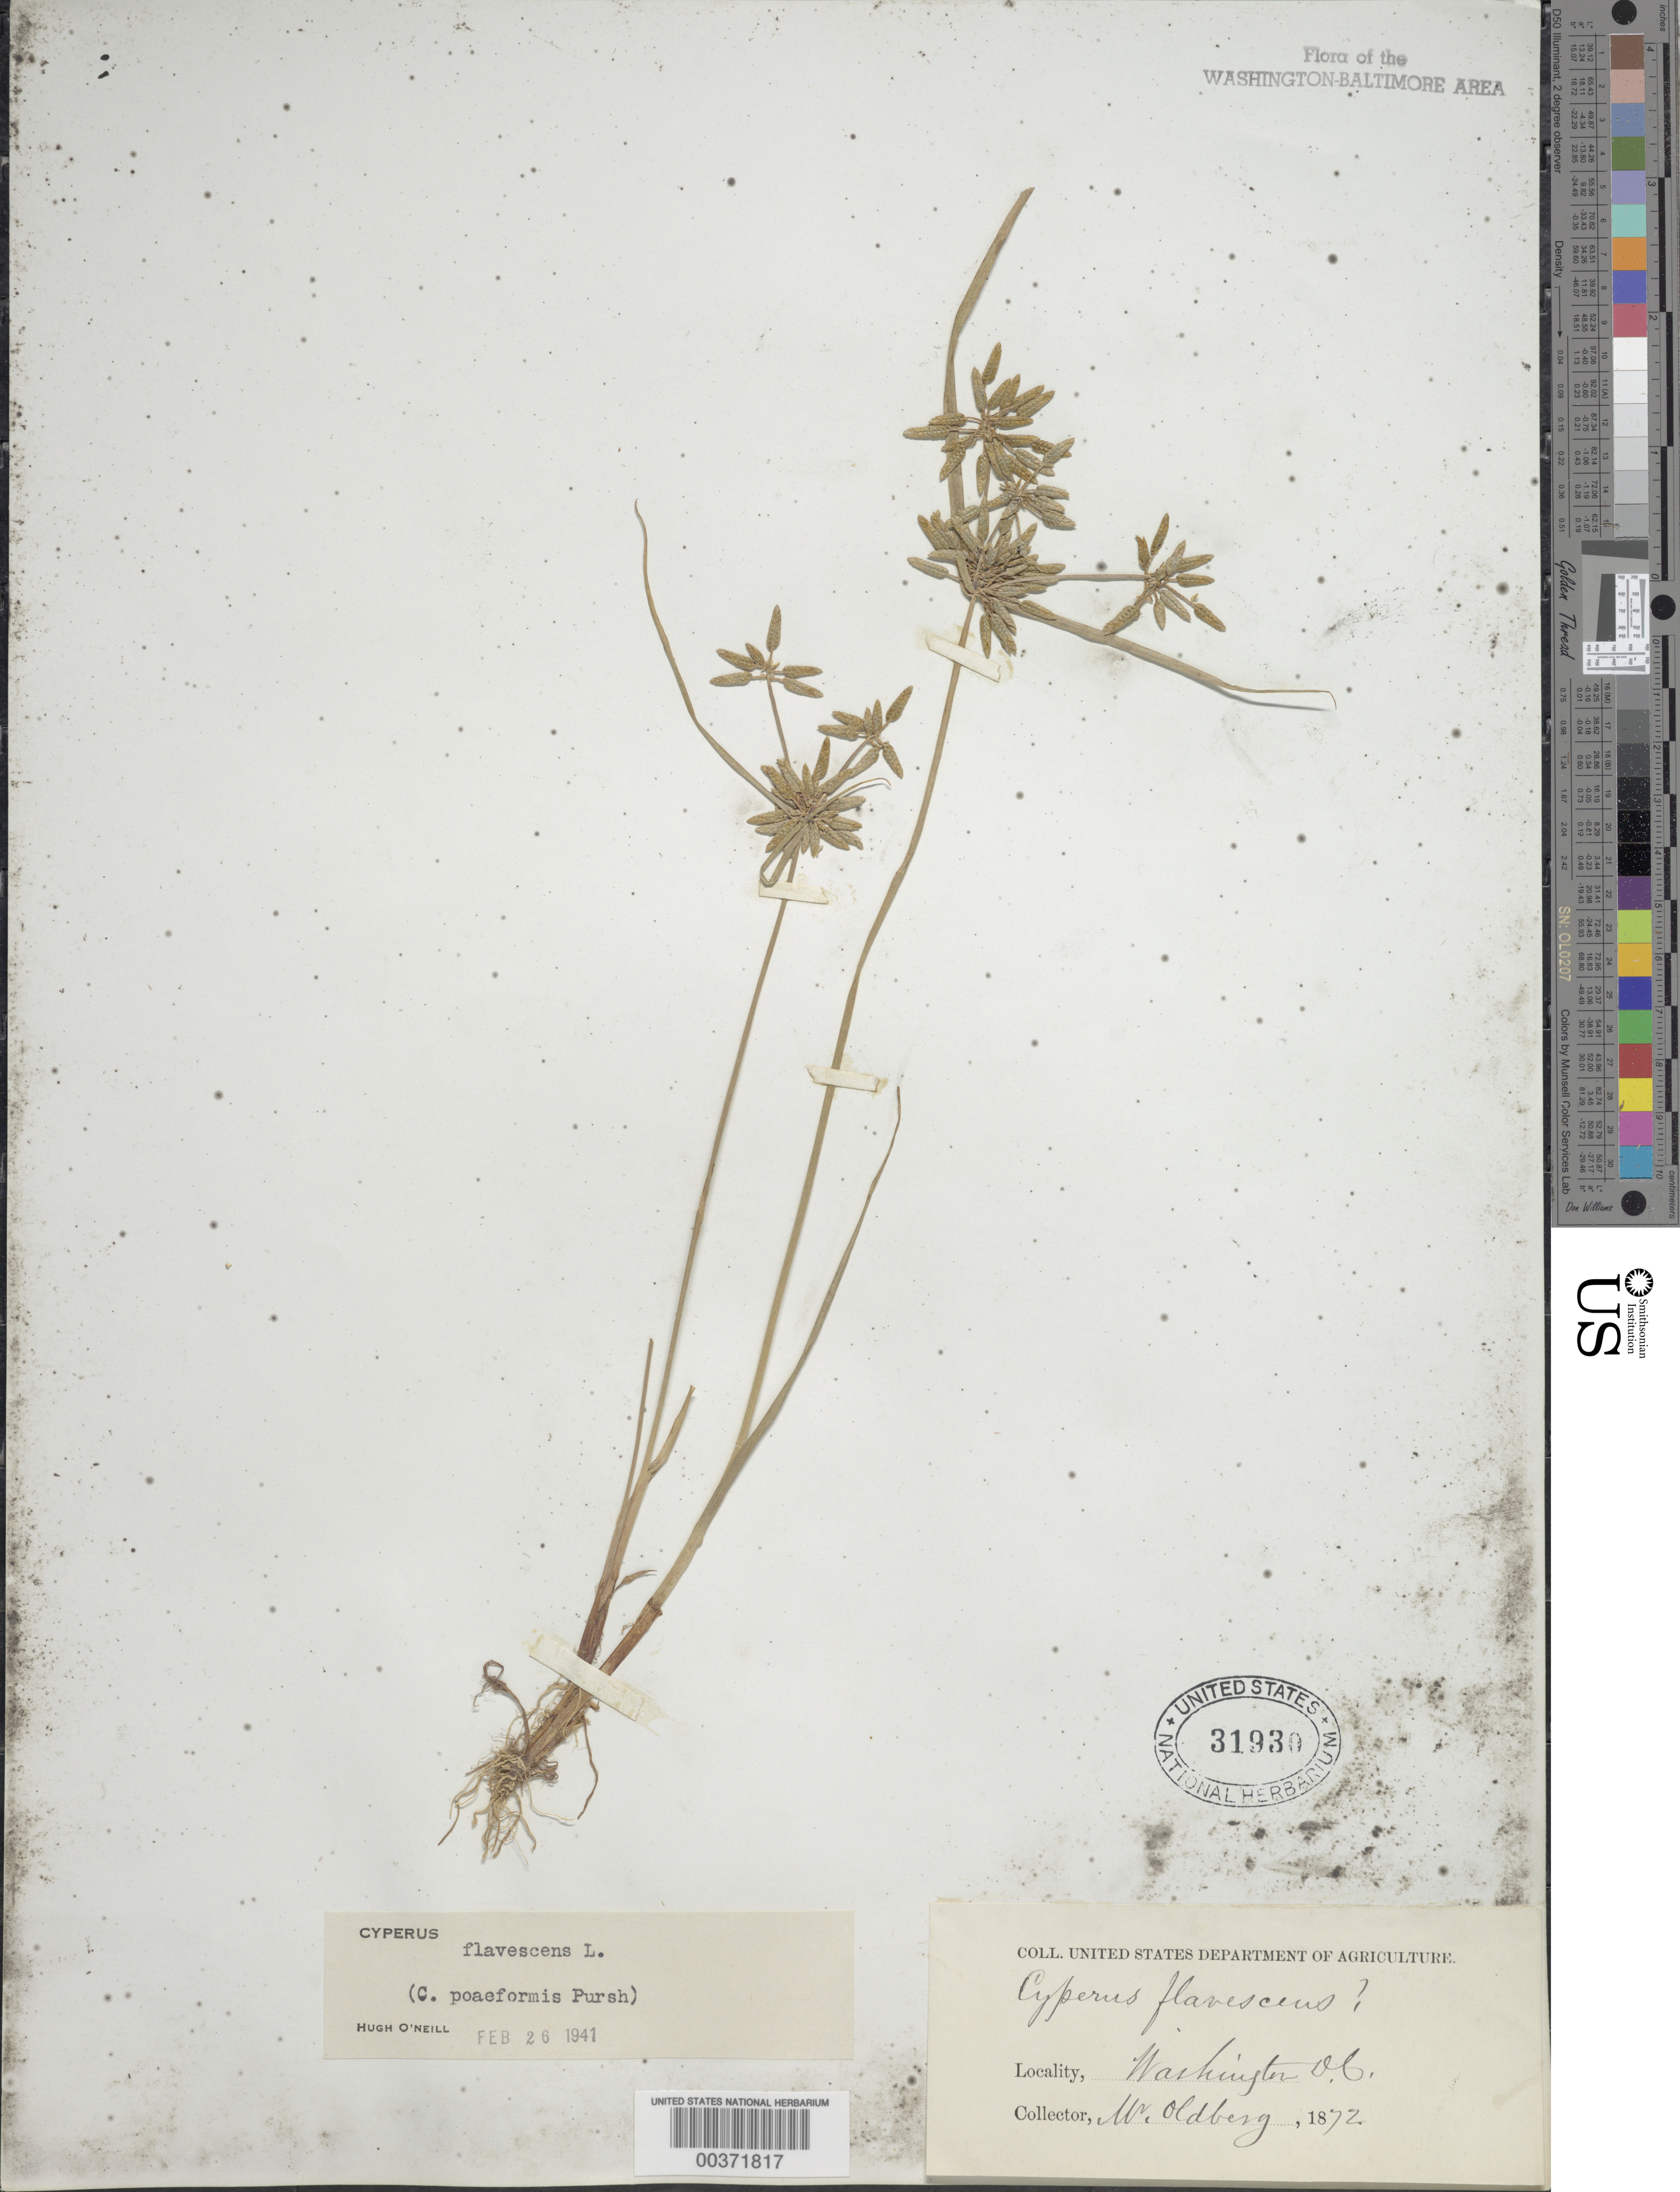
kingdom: Plantae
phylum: Tracheophyta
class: Liliopsida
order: Poales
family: Cyperaceae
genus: Cyperus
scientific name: Cyperus flavescens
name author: L.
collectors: -. Oldberg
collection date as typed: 1872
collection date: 1872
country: United States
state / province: District of Columbia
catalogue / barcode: US 31930